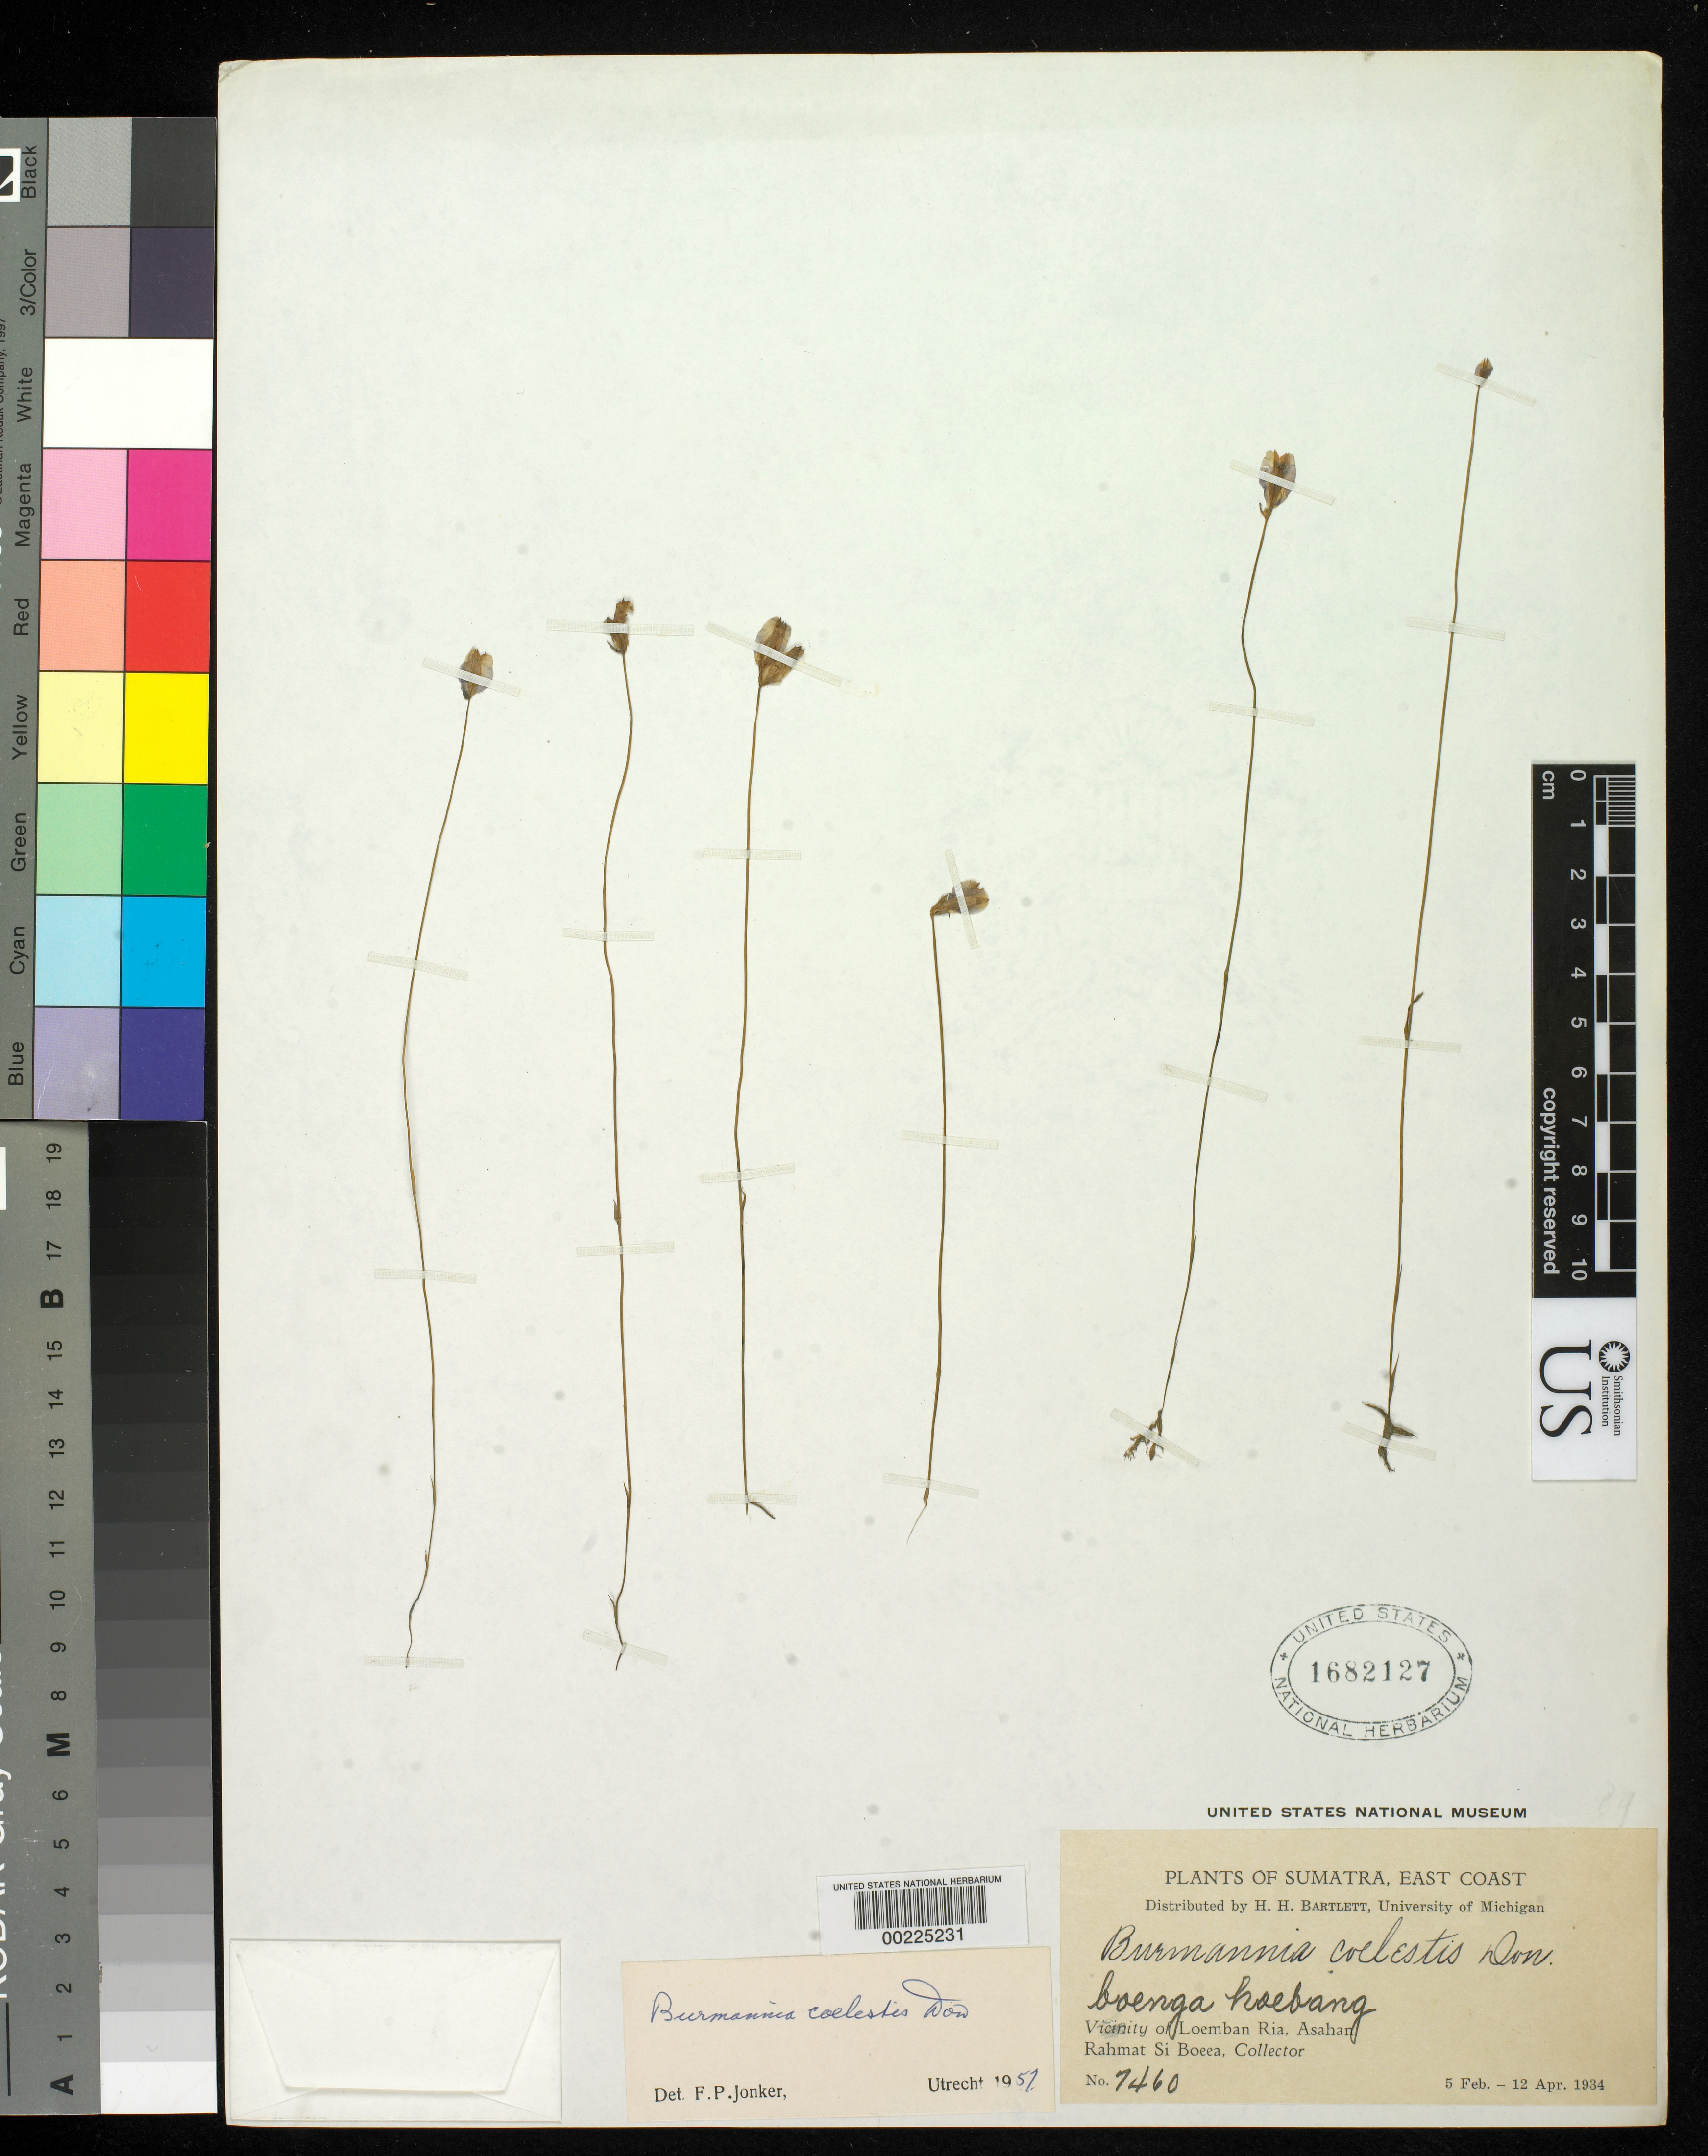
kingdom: Plantae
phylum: Tracheophyta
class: Liliopsida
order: Dioscoreales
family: Burmanniaceae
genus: Burmannia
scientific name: Burmannia coelestis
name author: D. Don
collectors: Rahmat Si Boeea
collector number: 7460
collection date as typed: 05 Feb 1934 to 12 Apr 1934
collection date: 1934-02-05/1934-04-12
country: Indonesia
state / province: Sumatra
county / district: Sumatera Utara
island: Sumatra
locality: Vicinity of Loemban Ria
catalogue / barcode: US 1682127